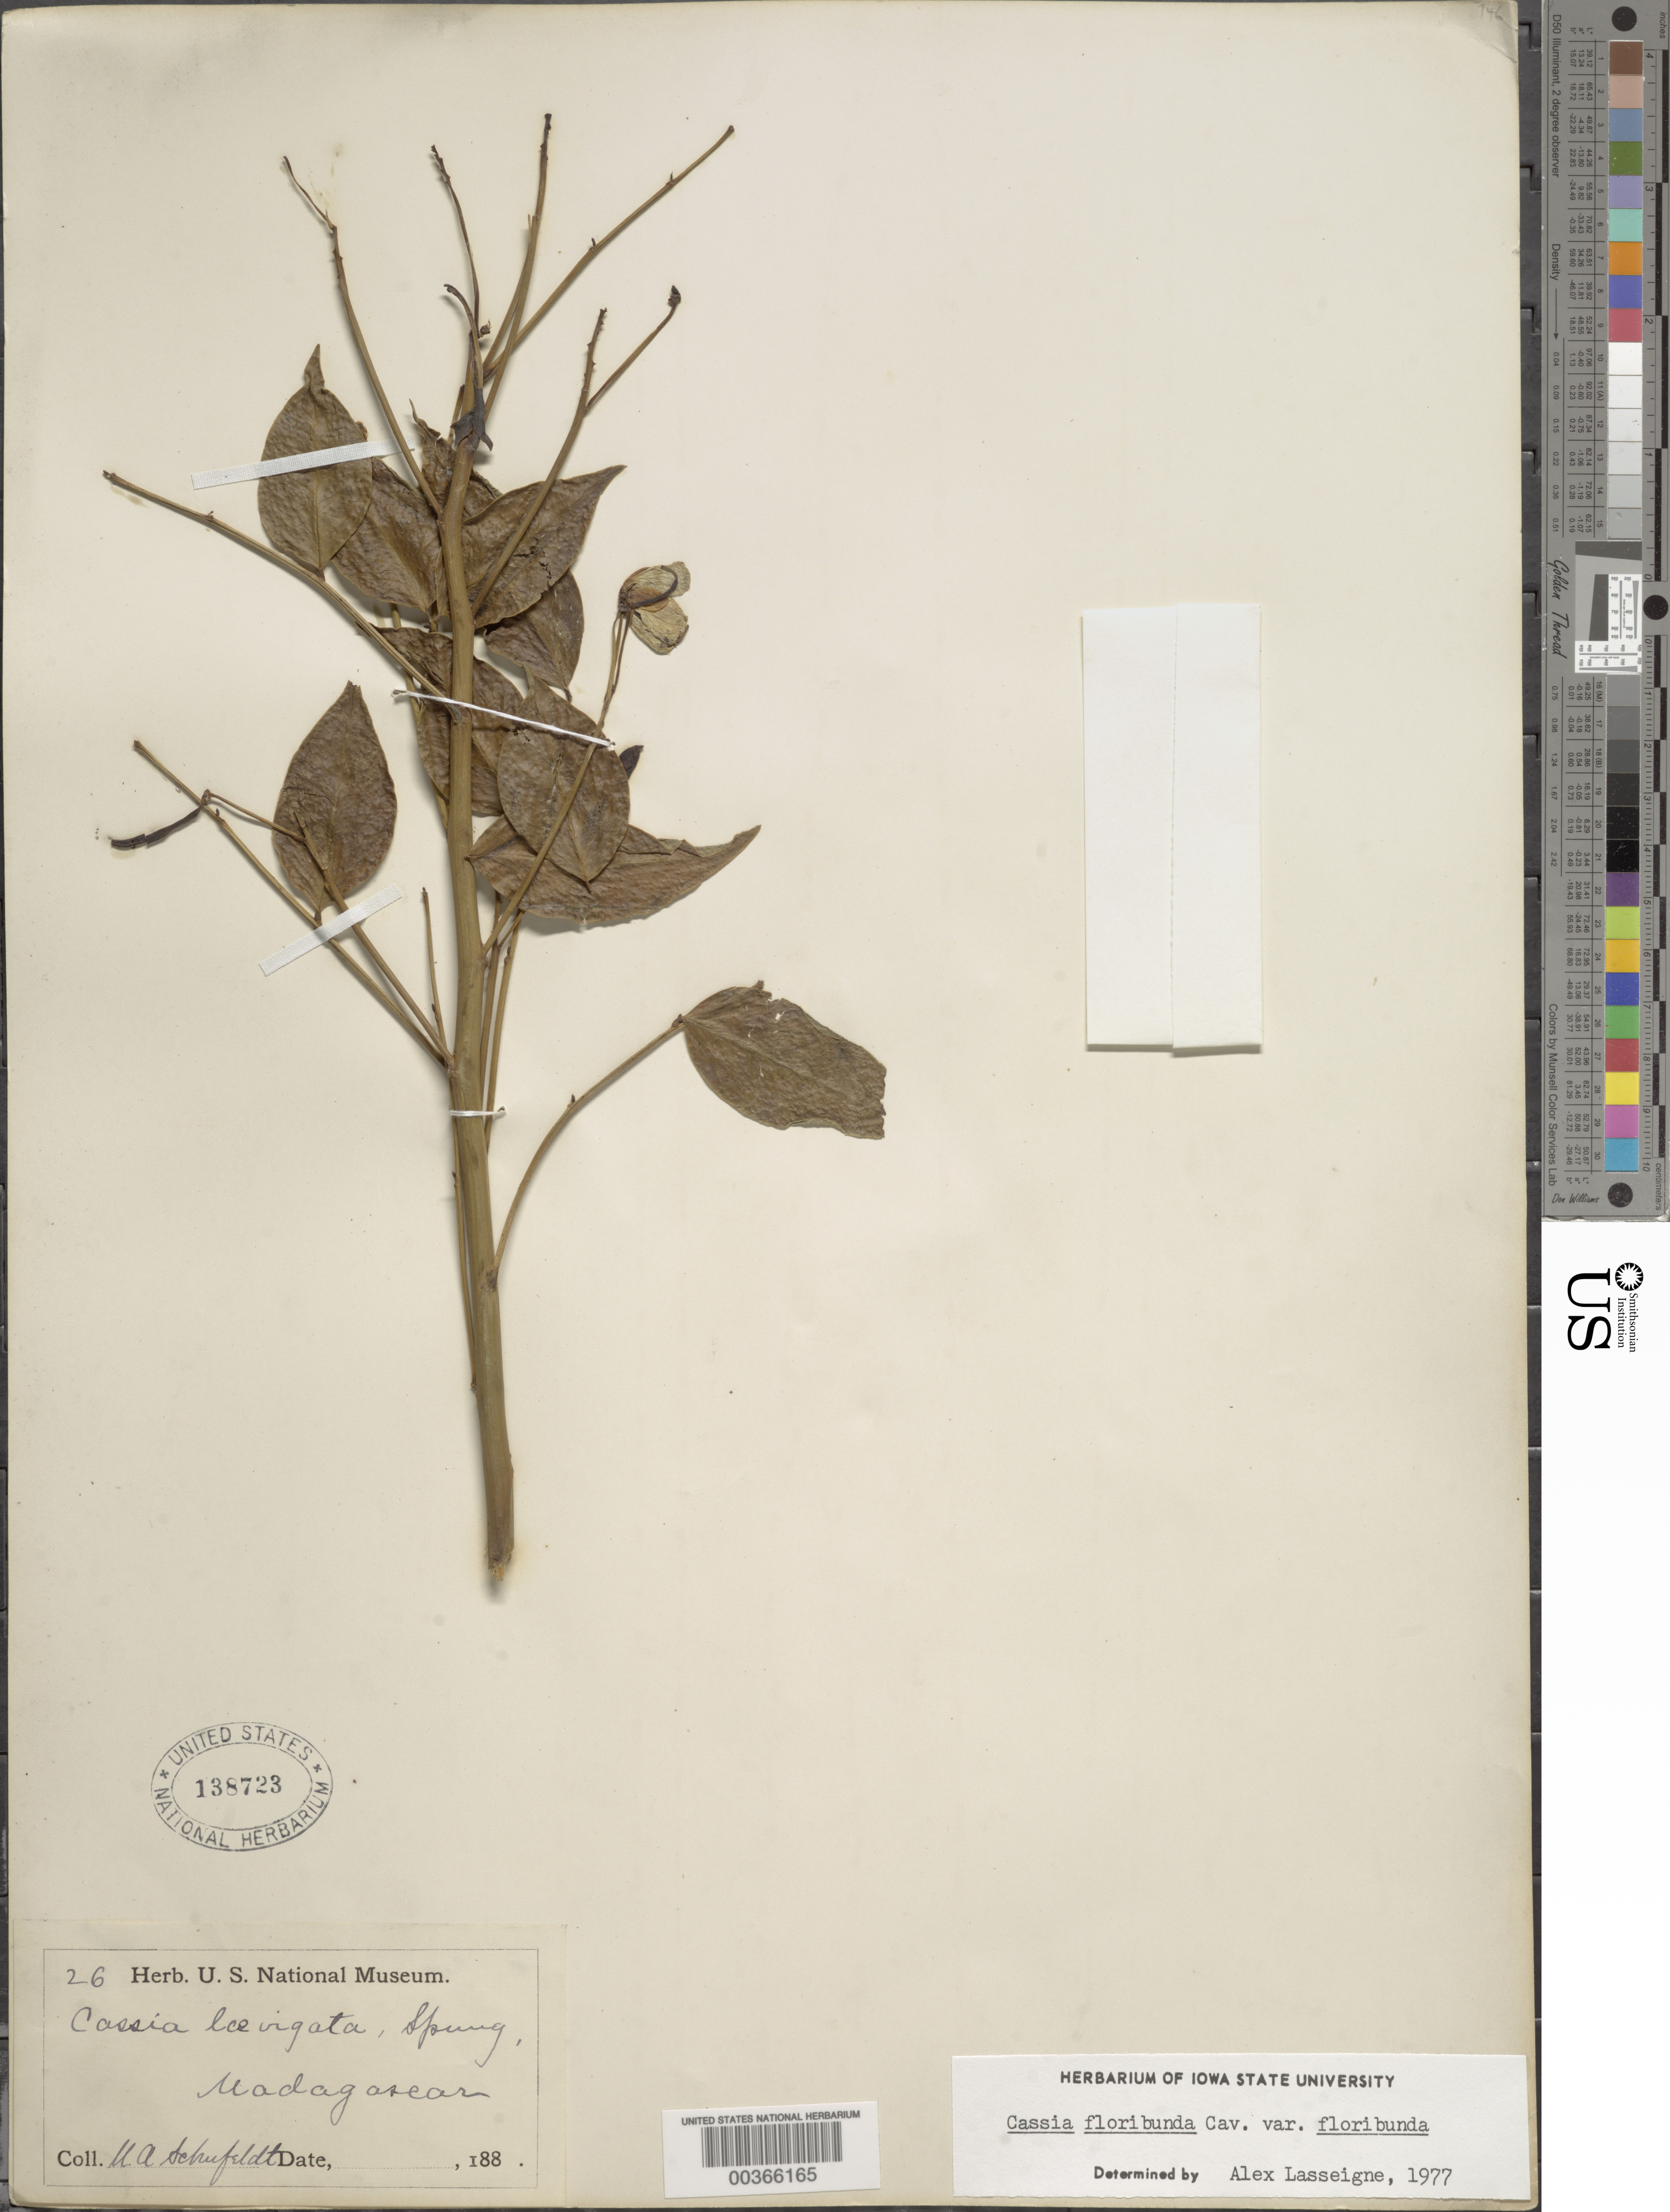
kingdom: Plantae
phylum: Tracheophyta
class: Magnoliopsida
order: Fabales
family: Fabaceae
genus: Senna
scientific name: Senna x floribunda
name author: (Cav.) H.S. Irwin & Barneby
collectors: U. Schufeldt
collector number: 26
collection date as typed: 188-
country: Madagascar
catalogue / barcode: US 138723